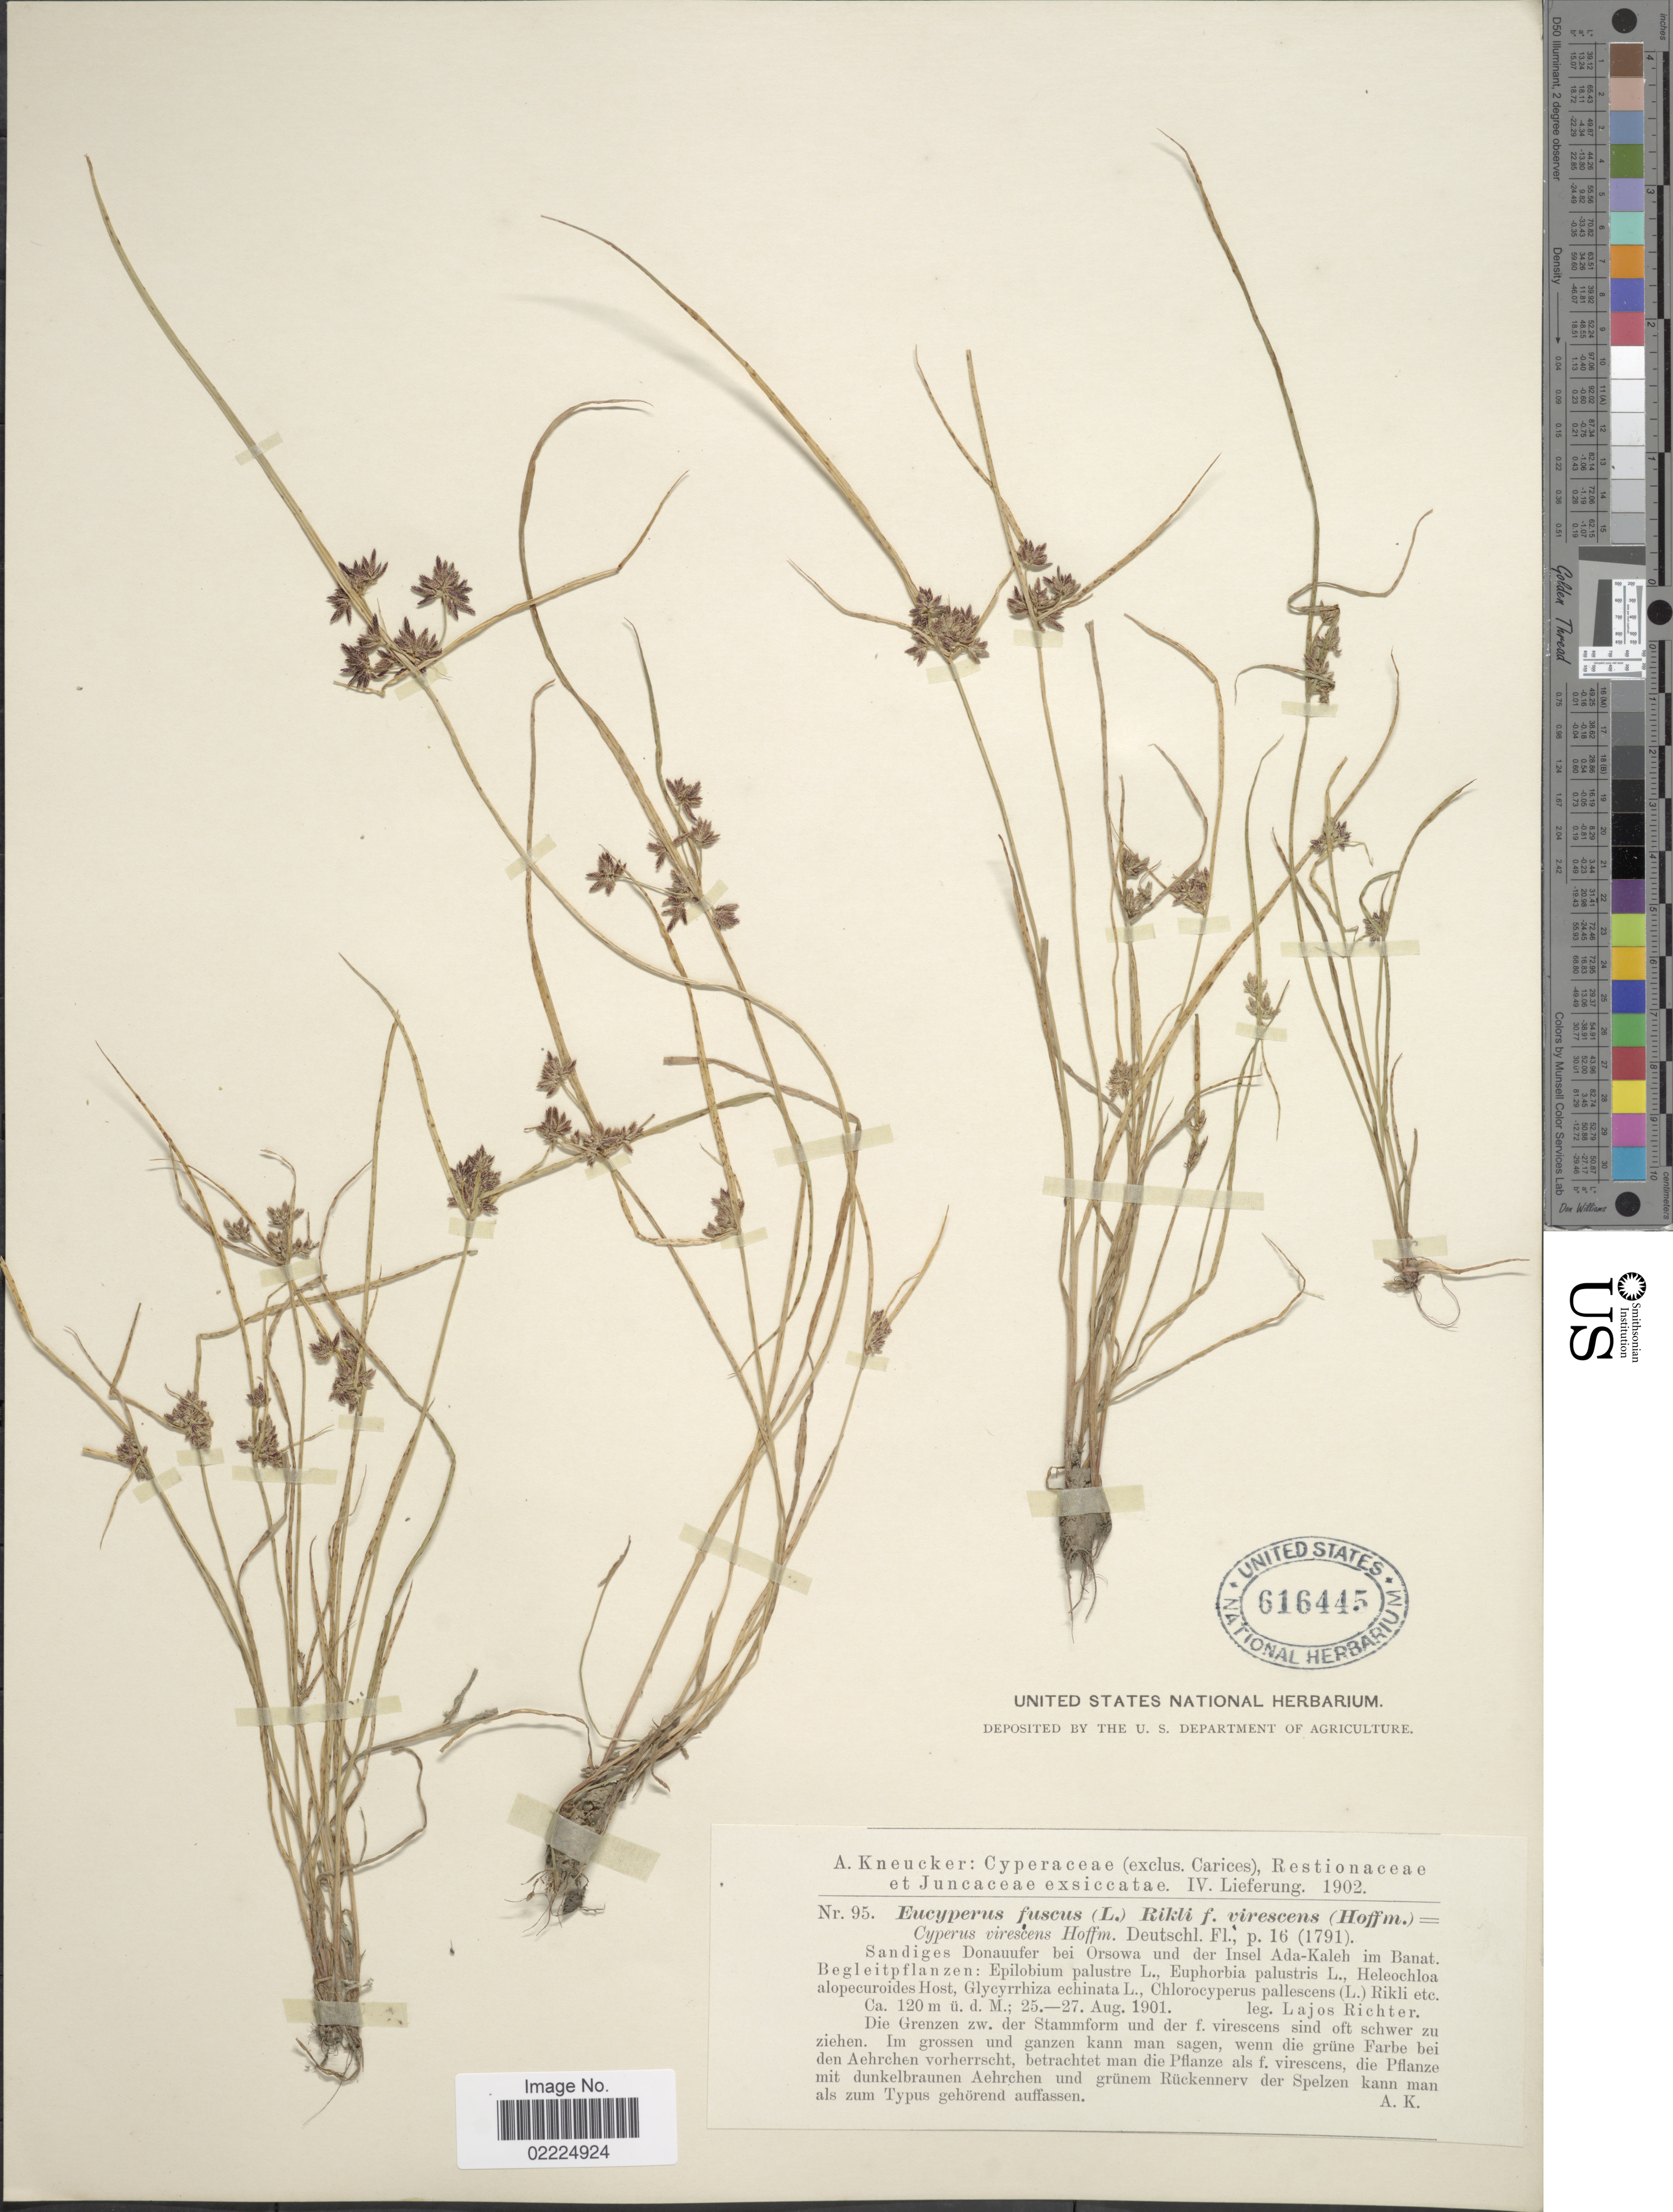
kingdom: Plantae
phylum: Tracheophyta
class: Liliopsida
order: Poales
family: Cyperaceae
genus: Cyperus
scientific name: Cyperus fuscus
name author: L.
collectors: A. Kneucker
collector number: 95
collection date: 1901-08-25/1901-08-27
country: Romania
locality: Sandiges Donauufer bei Orsowa und derr Insel Ada-Kaleh im Banat.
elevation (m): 120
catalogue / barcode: US 616445